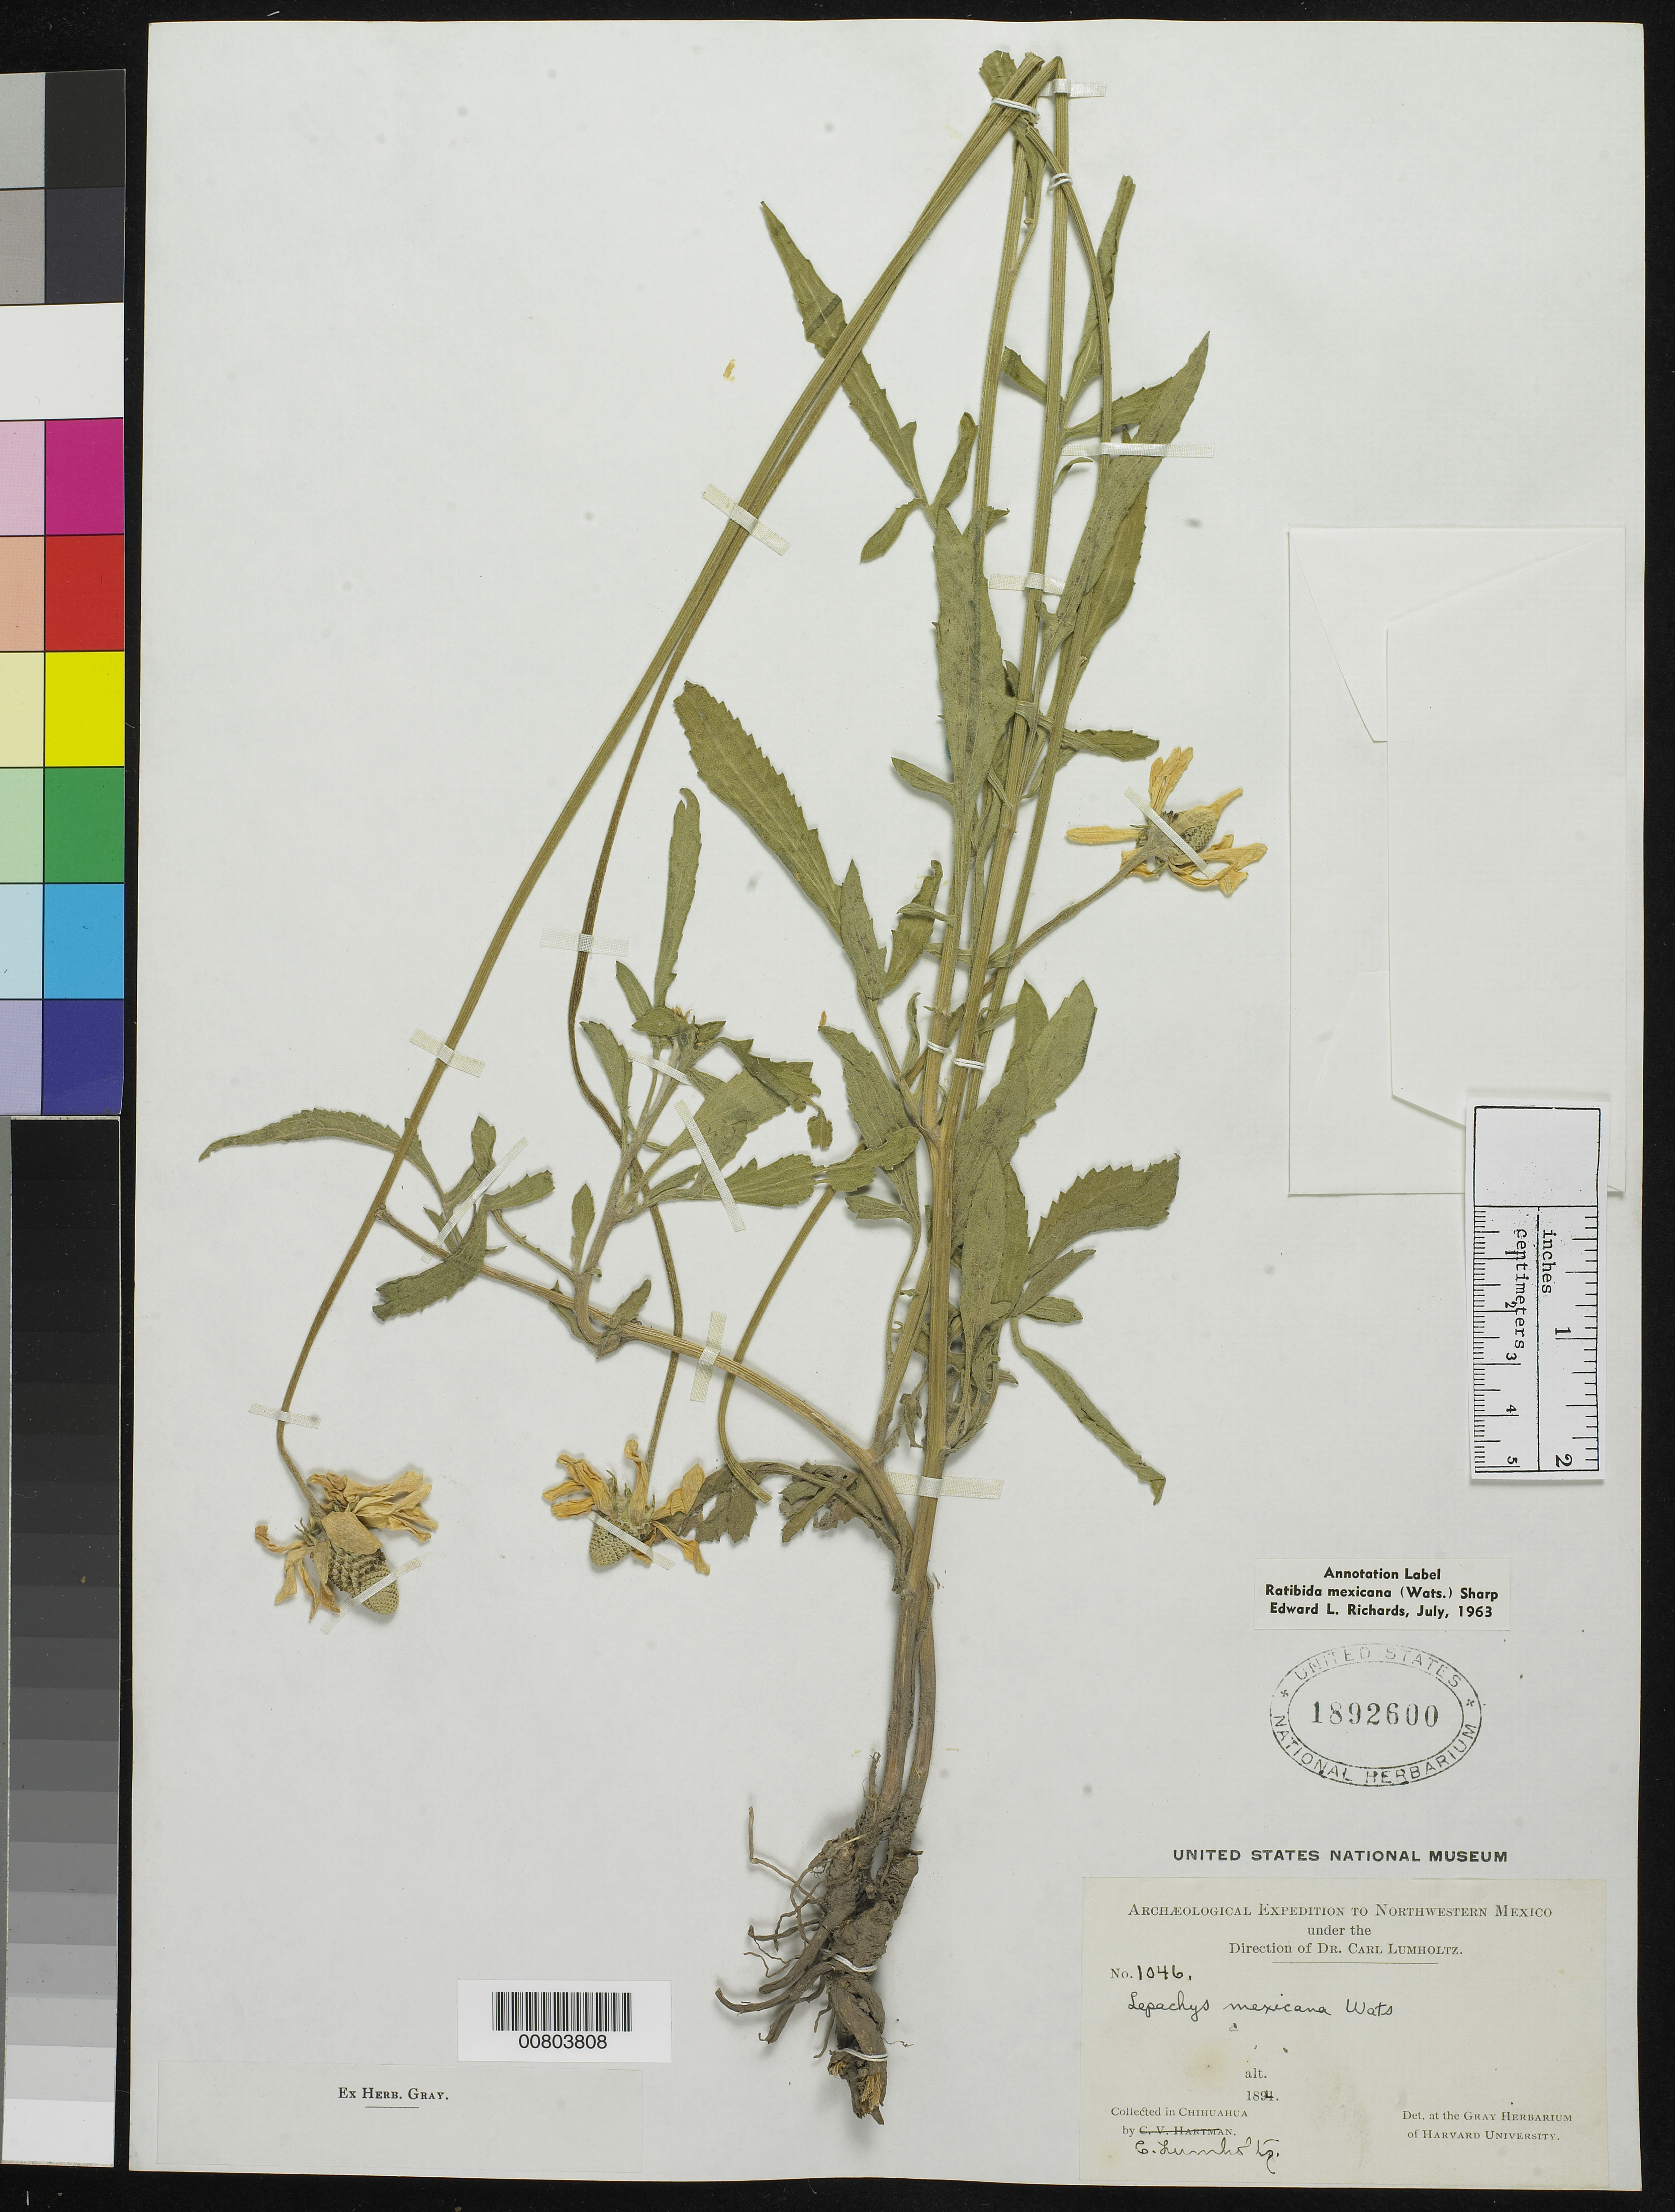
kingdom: Plantae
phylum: Tracheophyta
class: Magnoliopsida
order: Asterales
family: Asteraceae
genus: Ratibida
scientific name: Ratibida mexicana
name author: (S. Watson) W.M. Sharp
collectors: C. Lumholtz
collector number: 1046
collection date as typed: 1894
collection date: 1894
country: Mexico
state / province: Chihuahua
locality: Chihuahua.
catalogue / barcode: US 1892600